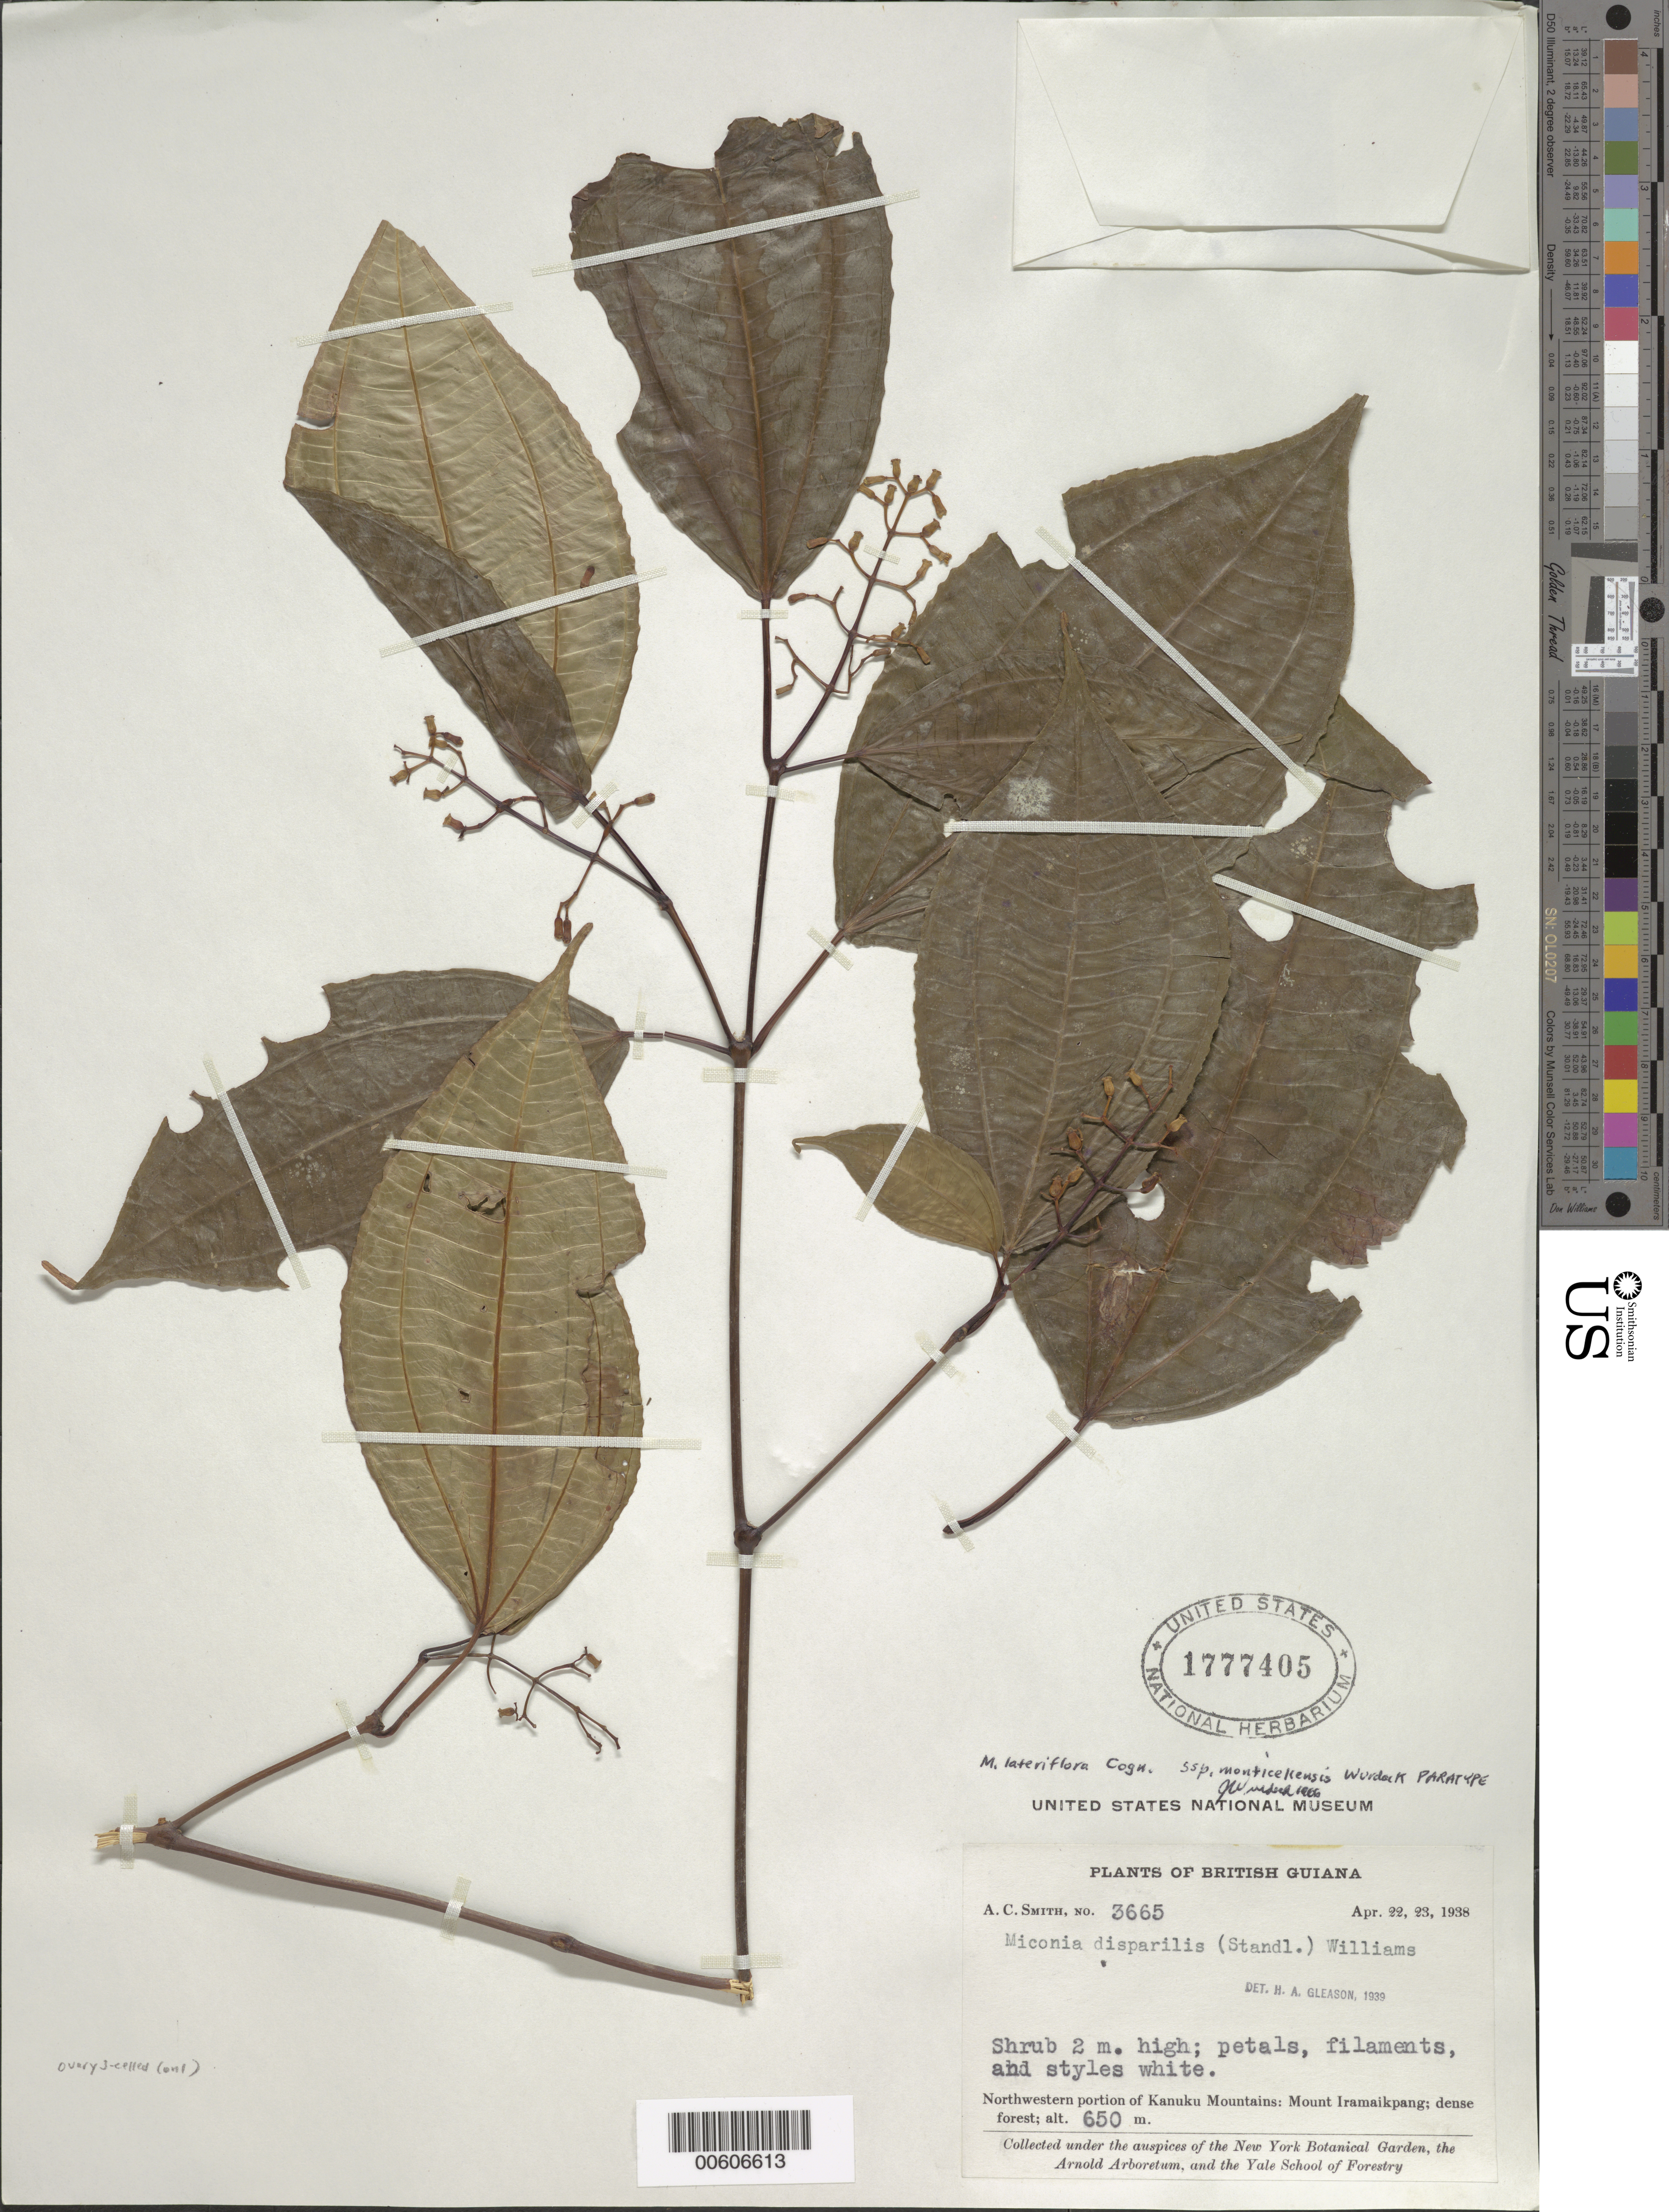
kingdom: Plantae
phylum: Tracheophyta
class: Magnoliopsida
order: Myrtales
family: Melastomataceae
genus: Miconia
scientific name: Miconia lateriflora subsp. monticellensis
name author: Wurdack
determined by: Wurdack, John J., (US), US (UNITED STATES)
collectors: A. C. Smith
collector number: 3665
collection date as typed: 22-Apr-38 to 23-Apr-38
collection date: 1938-04-22/1938-04-23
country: Guyana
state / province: U. Takutu-U. Essequibo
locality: Kanuku Mts., NW portion; Mount Iramaikpang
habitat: Dense forest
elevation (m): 650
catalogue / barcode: US 1777405